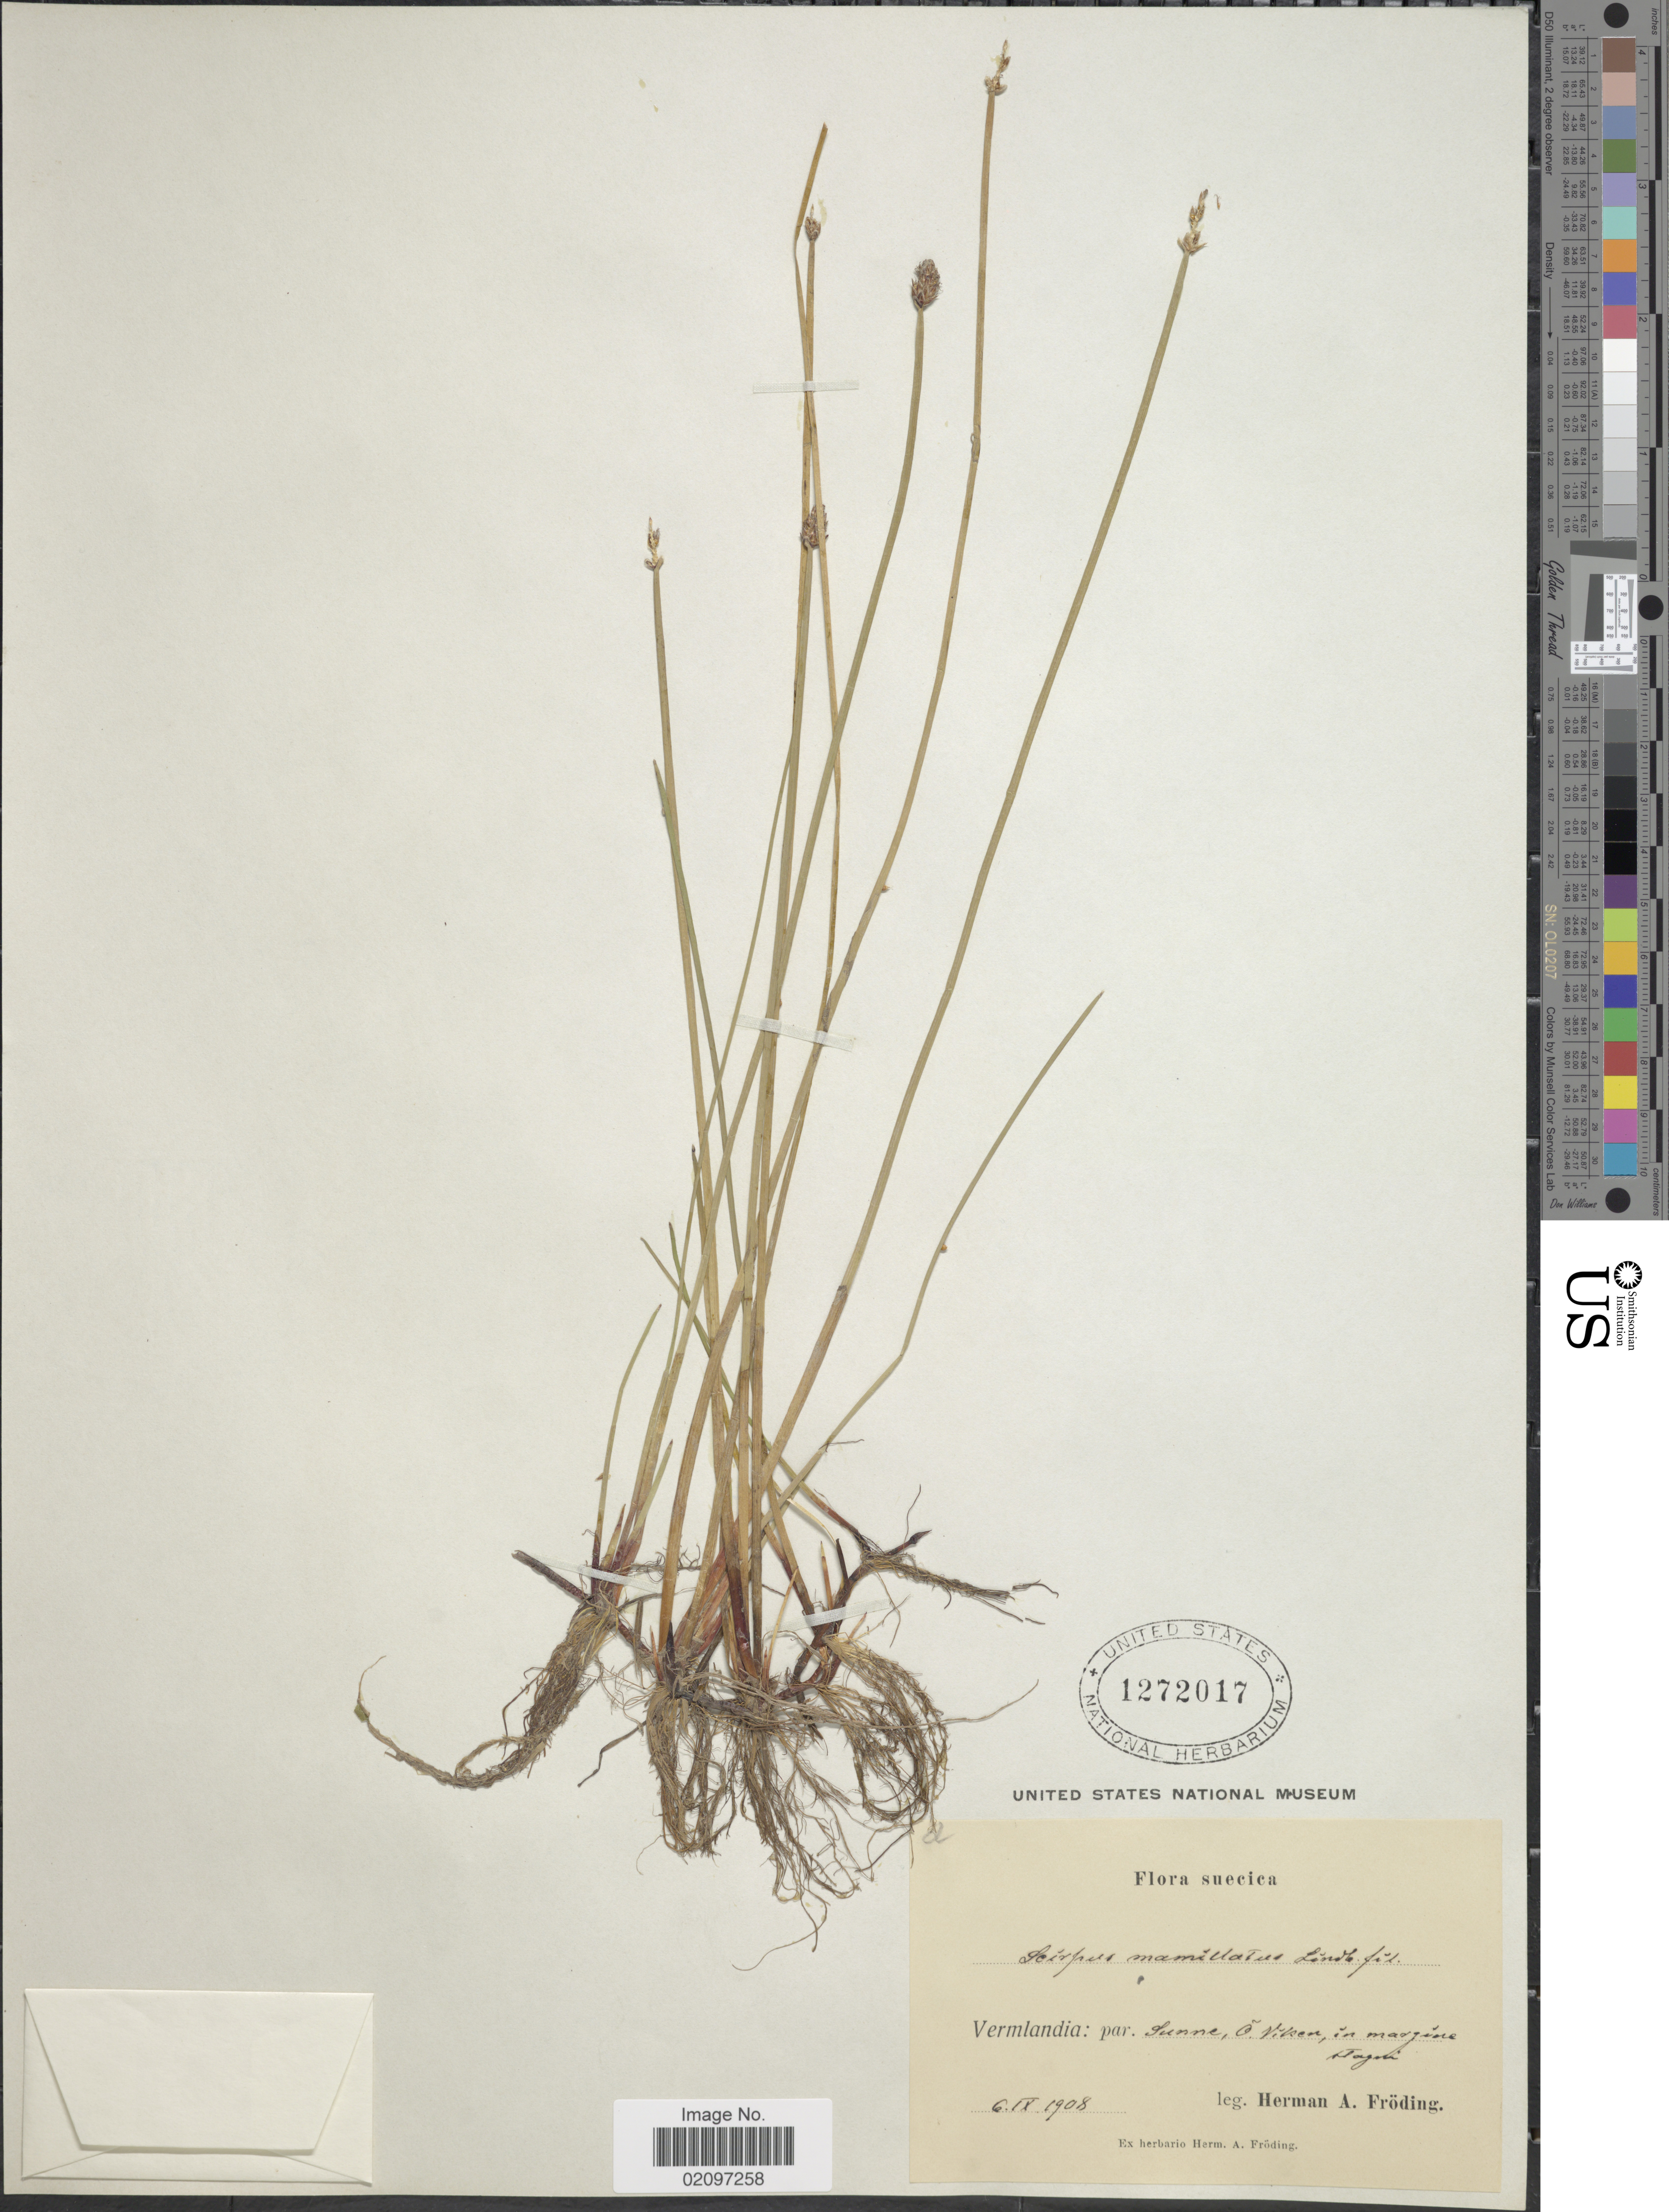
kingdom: Plantae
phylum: Tracheophyta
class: Liliopsida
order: Poales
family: Cyperaceae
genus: Eleocharis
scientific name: Eleocharis mamillata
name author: (H. Lindb.) H. Lindb.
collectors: H. Froding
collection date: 1908-09-06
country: Sweden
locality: Vermlandia: par. Sunne, O. Viken.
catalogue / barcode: US 1272017